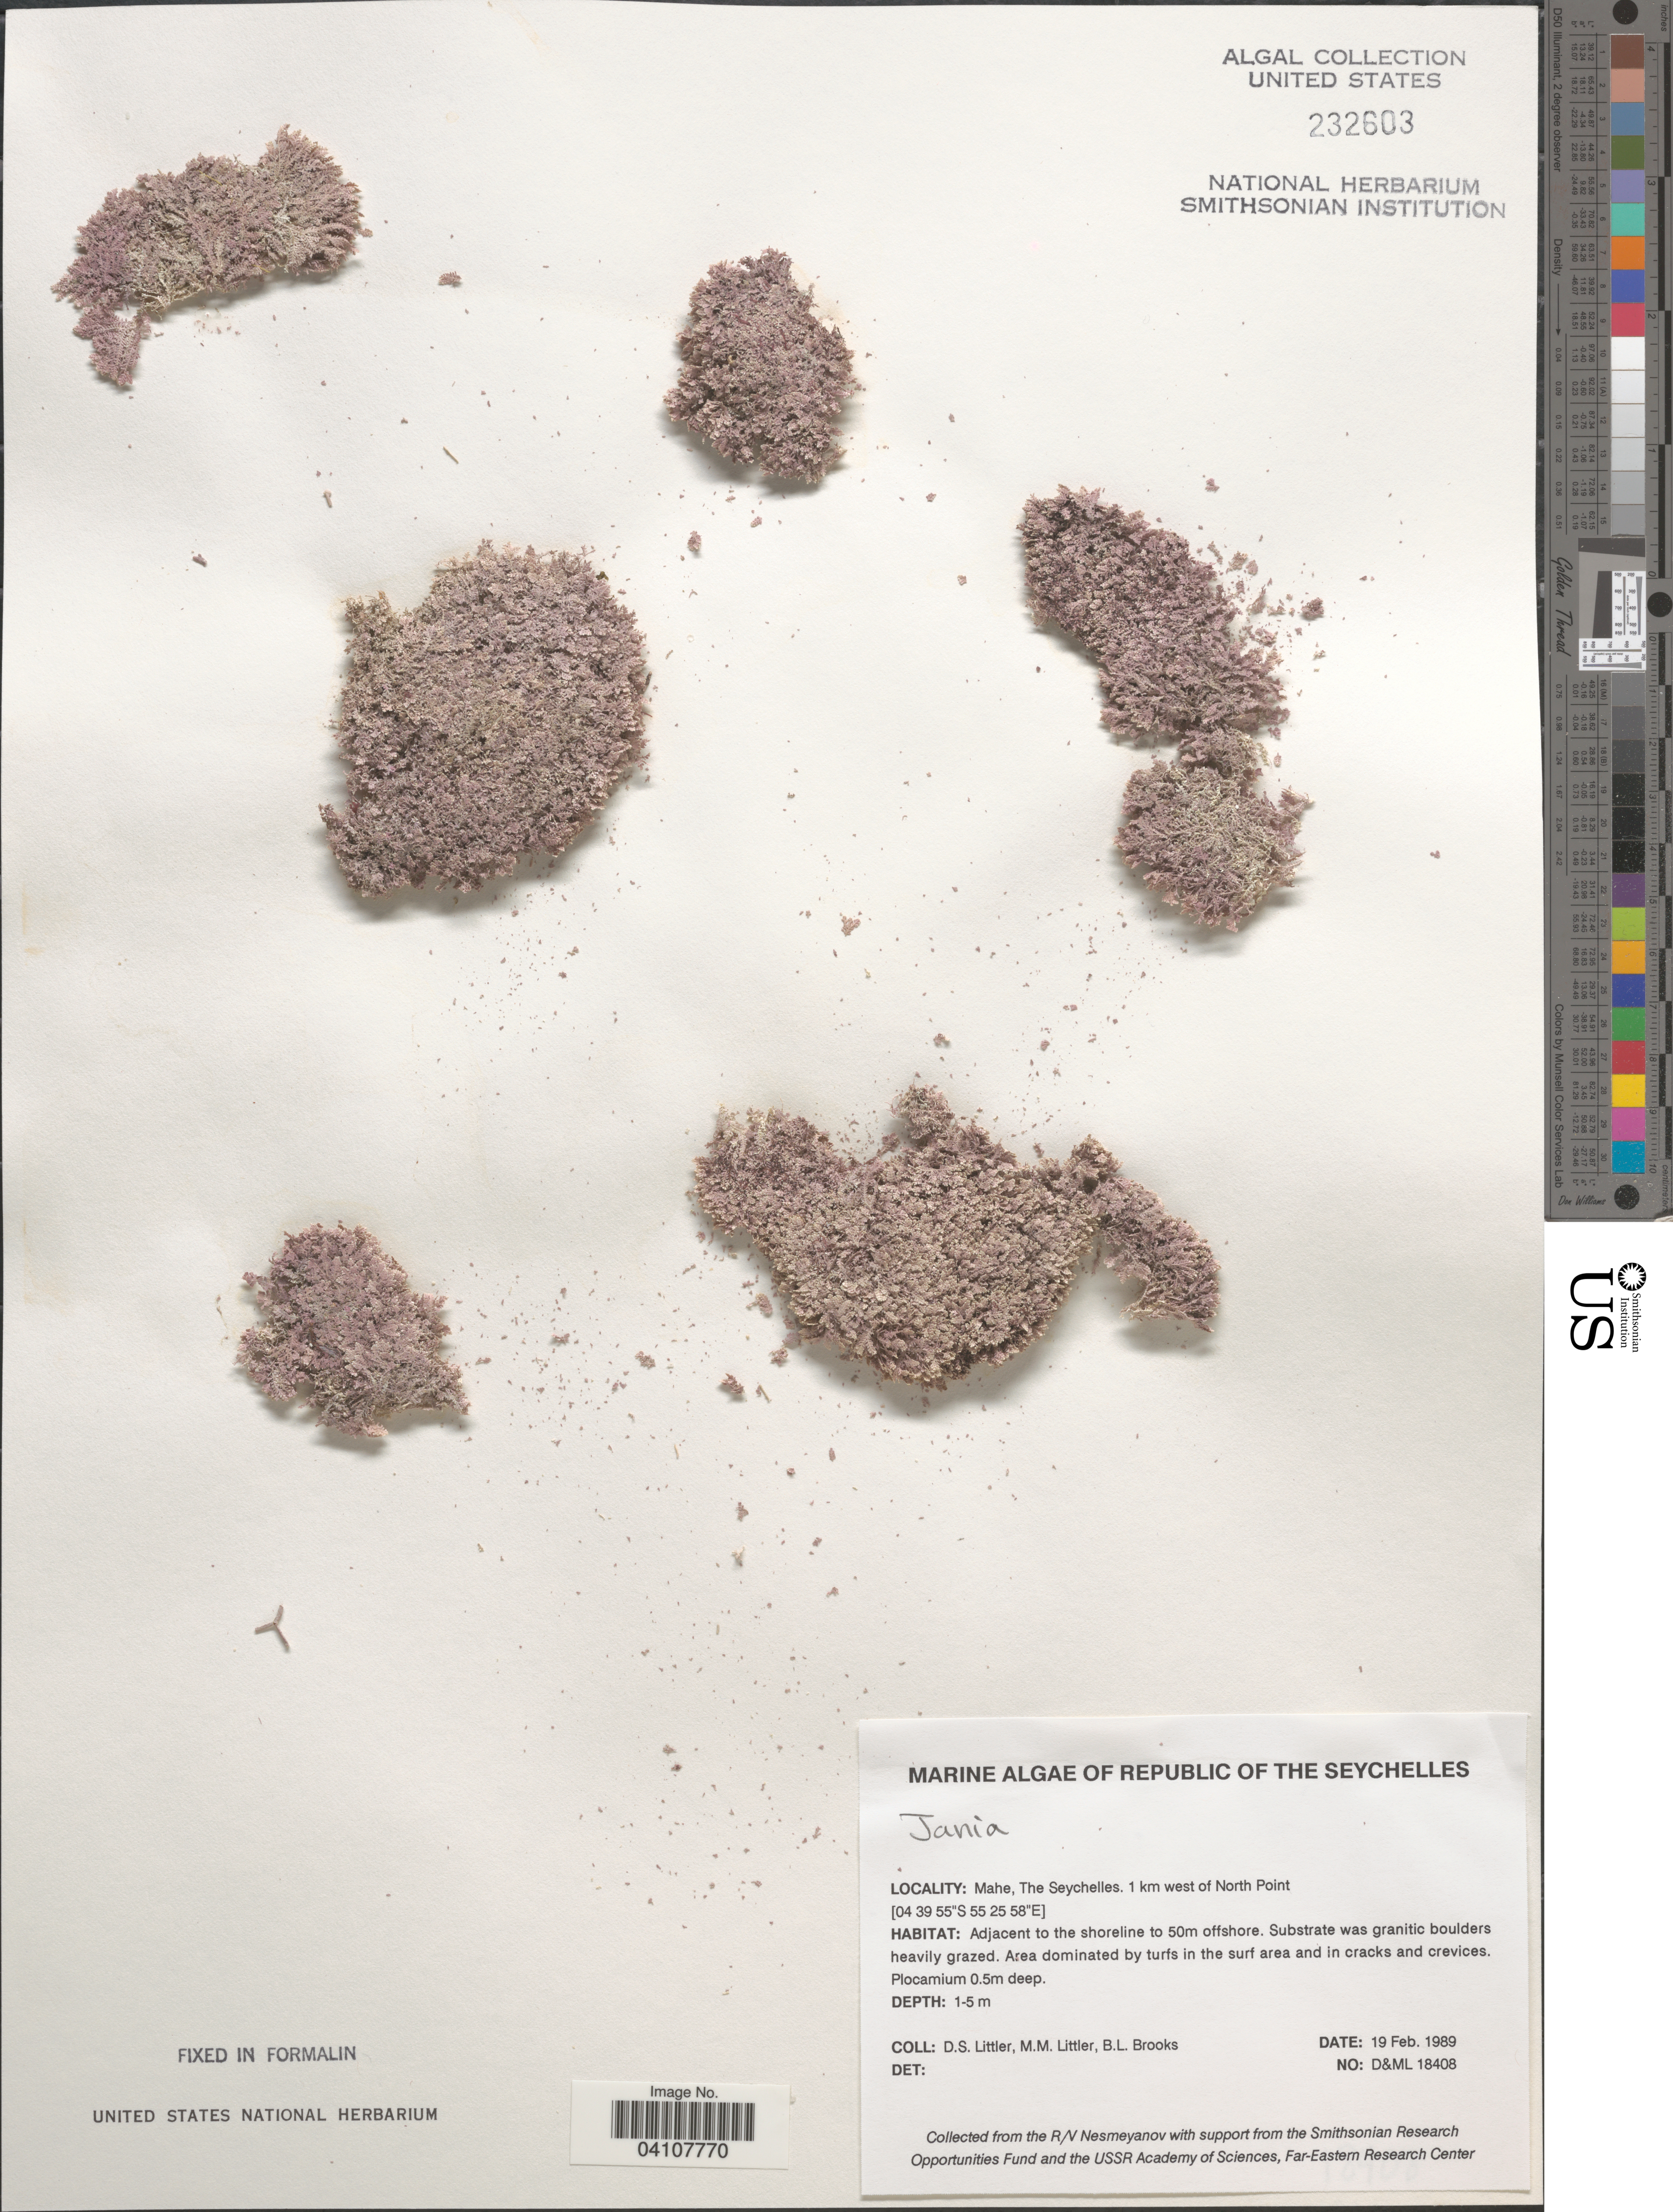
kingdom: Plantae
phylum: Rhodophyta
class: Florideophyceae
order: Corallinales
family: Corallinaceae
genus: Jania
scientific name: Jania sp.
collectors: D. S. Littler & B. Brooks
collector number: D&ML18408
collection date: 1989-02-19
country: Seychelles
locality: Republic of the Seychelles. Mahe. 1 km west of North Point. Adjacent to the shoreline to 50m offshore.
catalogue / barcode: US 232603